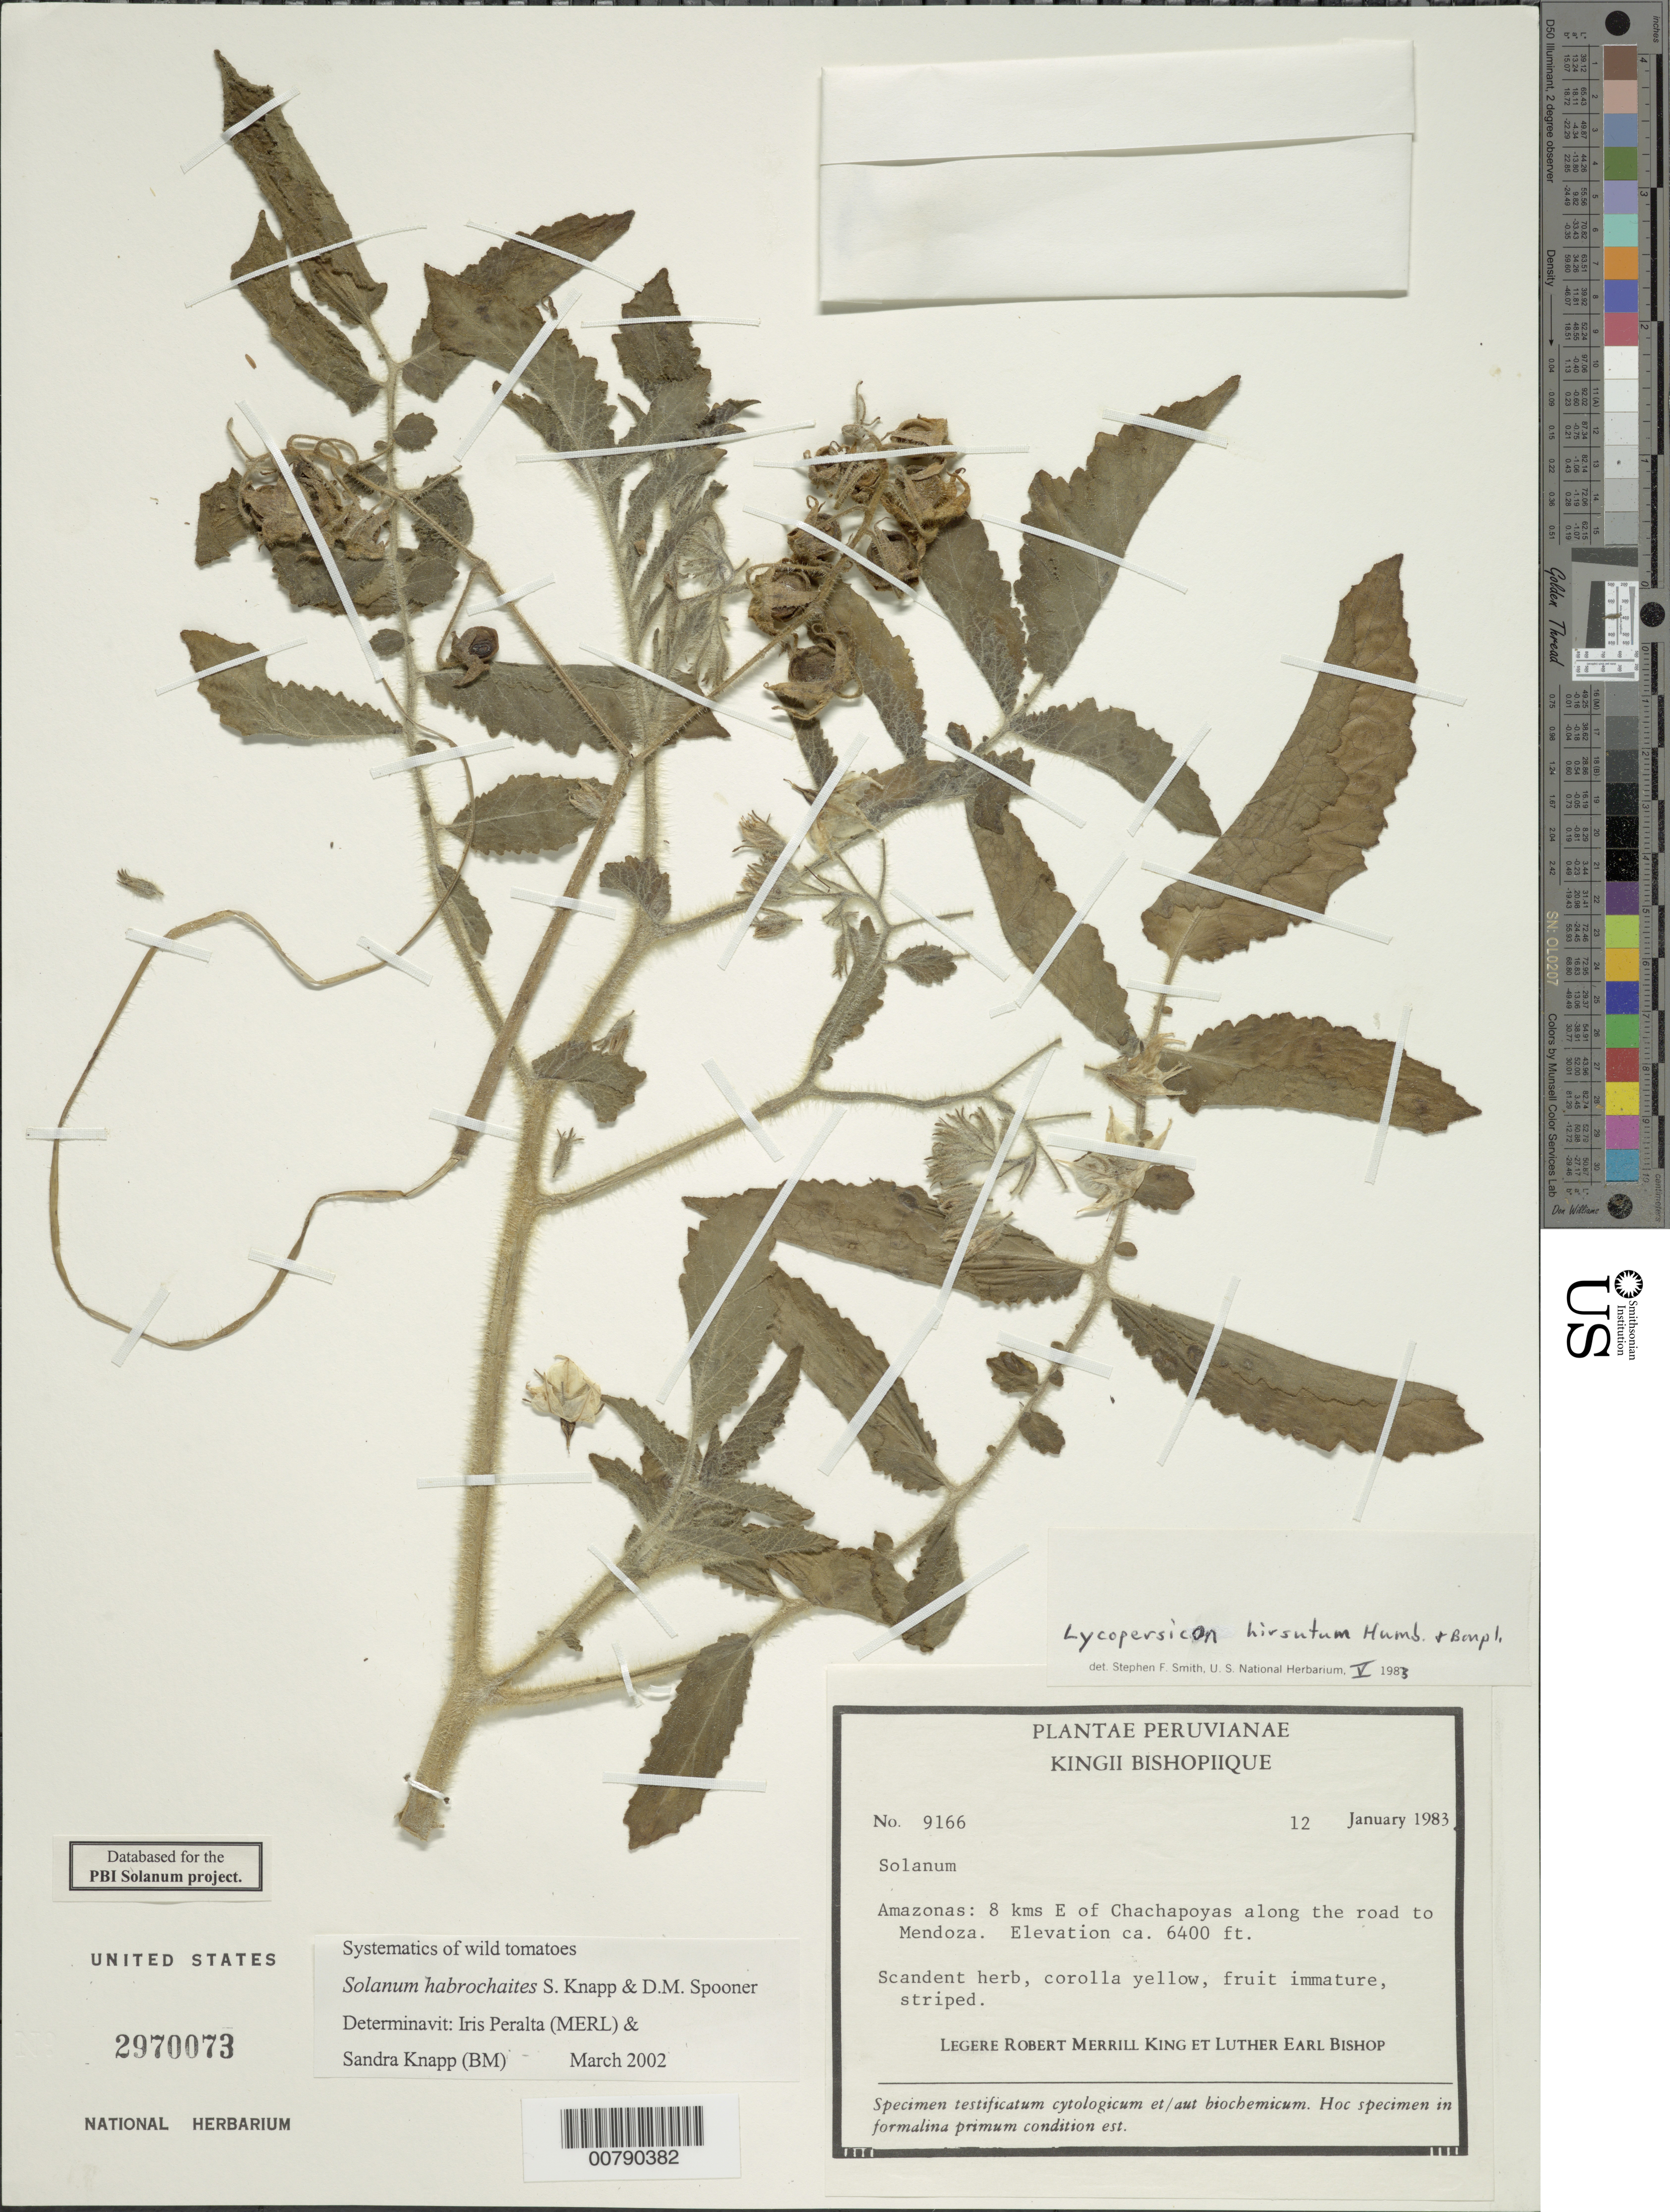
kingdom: Plantae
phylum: Tracheophyta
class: Magnoliopsida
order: Solanales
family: Solanaceae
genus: Markea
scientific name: Markea sp.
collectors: J. L. Clark, D. Menuz, S. Quinn & J. Vargas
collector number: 9166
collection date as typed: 11 Aug 2005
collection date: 2005-08-11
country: Ecuador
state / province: Pastaza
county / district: Pastaza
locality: Parroquia: Simon Bolivar. Bosque Protector Arutam (Fundación Arutam). Km 47 on Puyo-Macas road. Primary trail from Puyo-Macas road to Río Pastaza.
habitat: Premontane wet forest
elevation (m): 800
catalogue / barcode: US 2970073